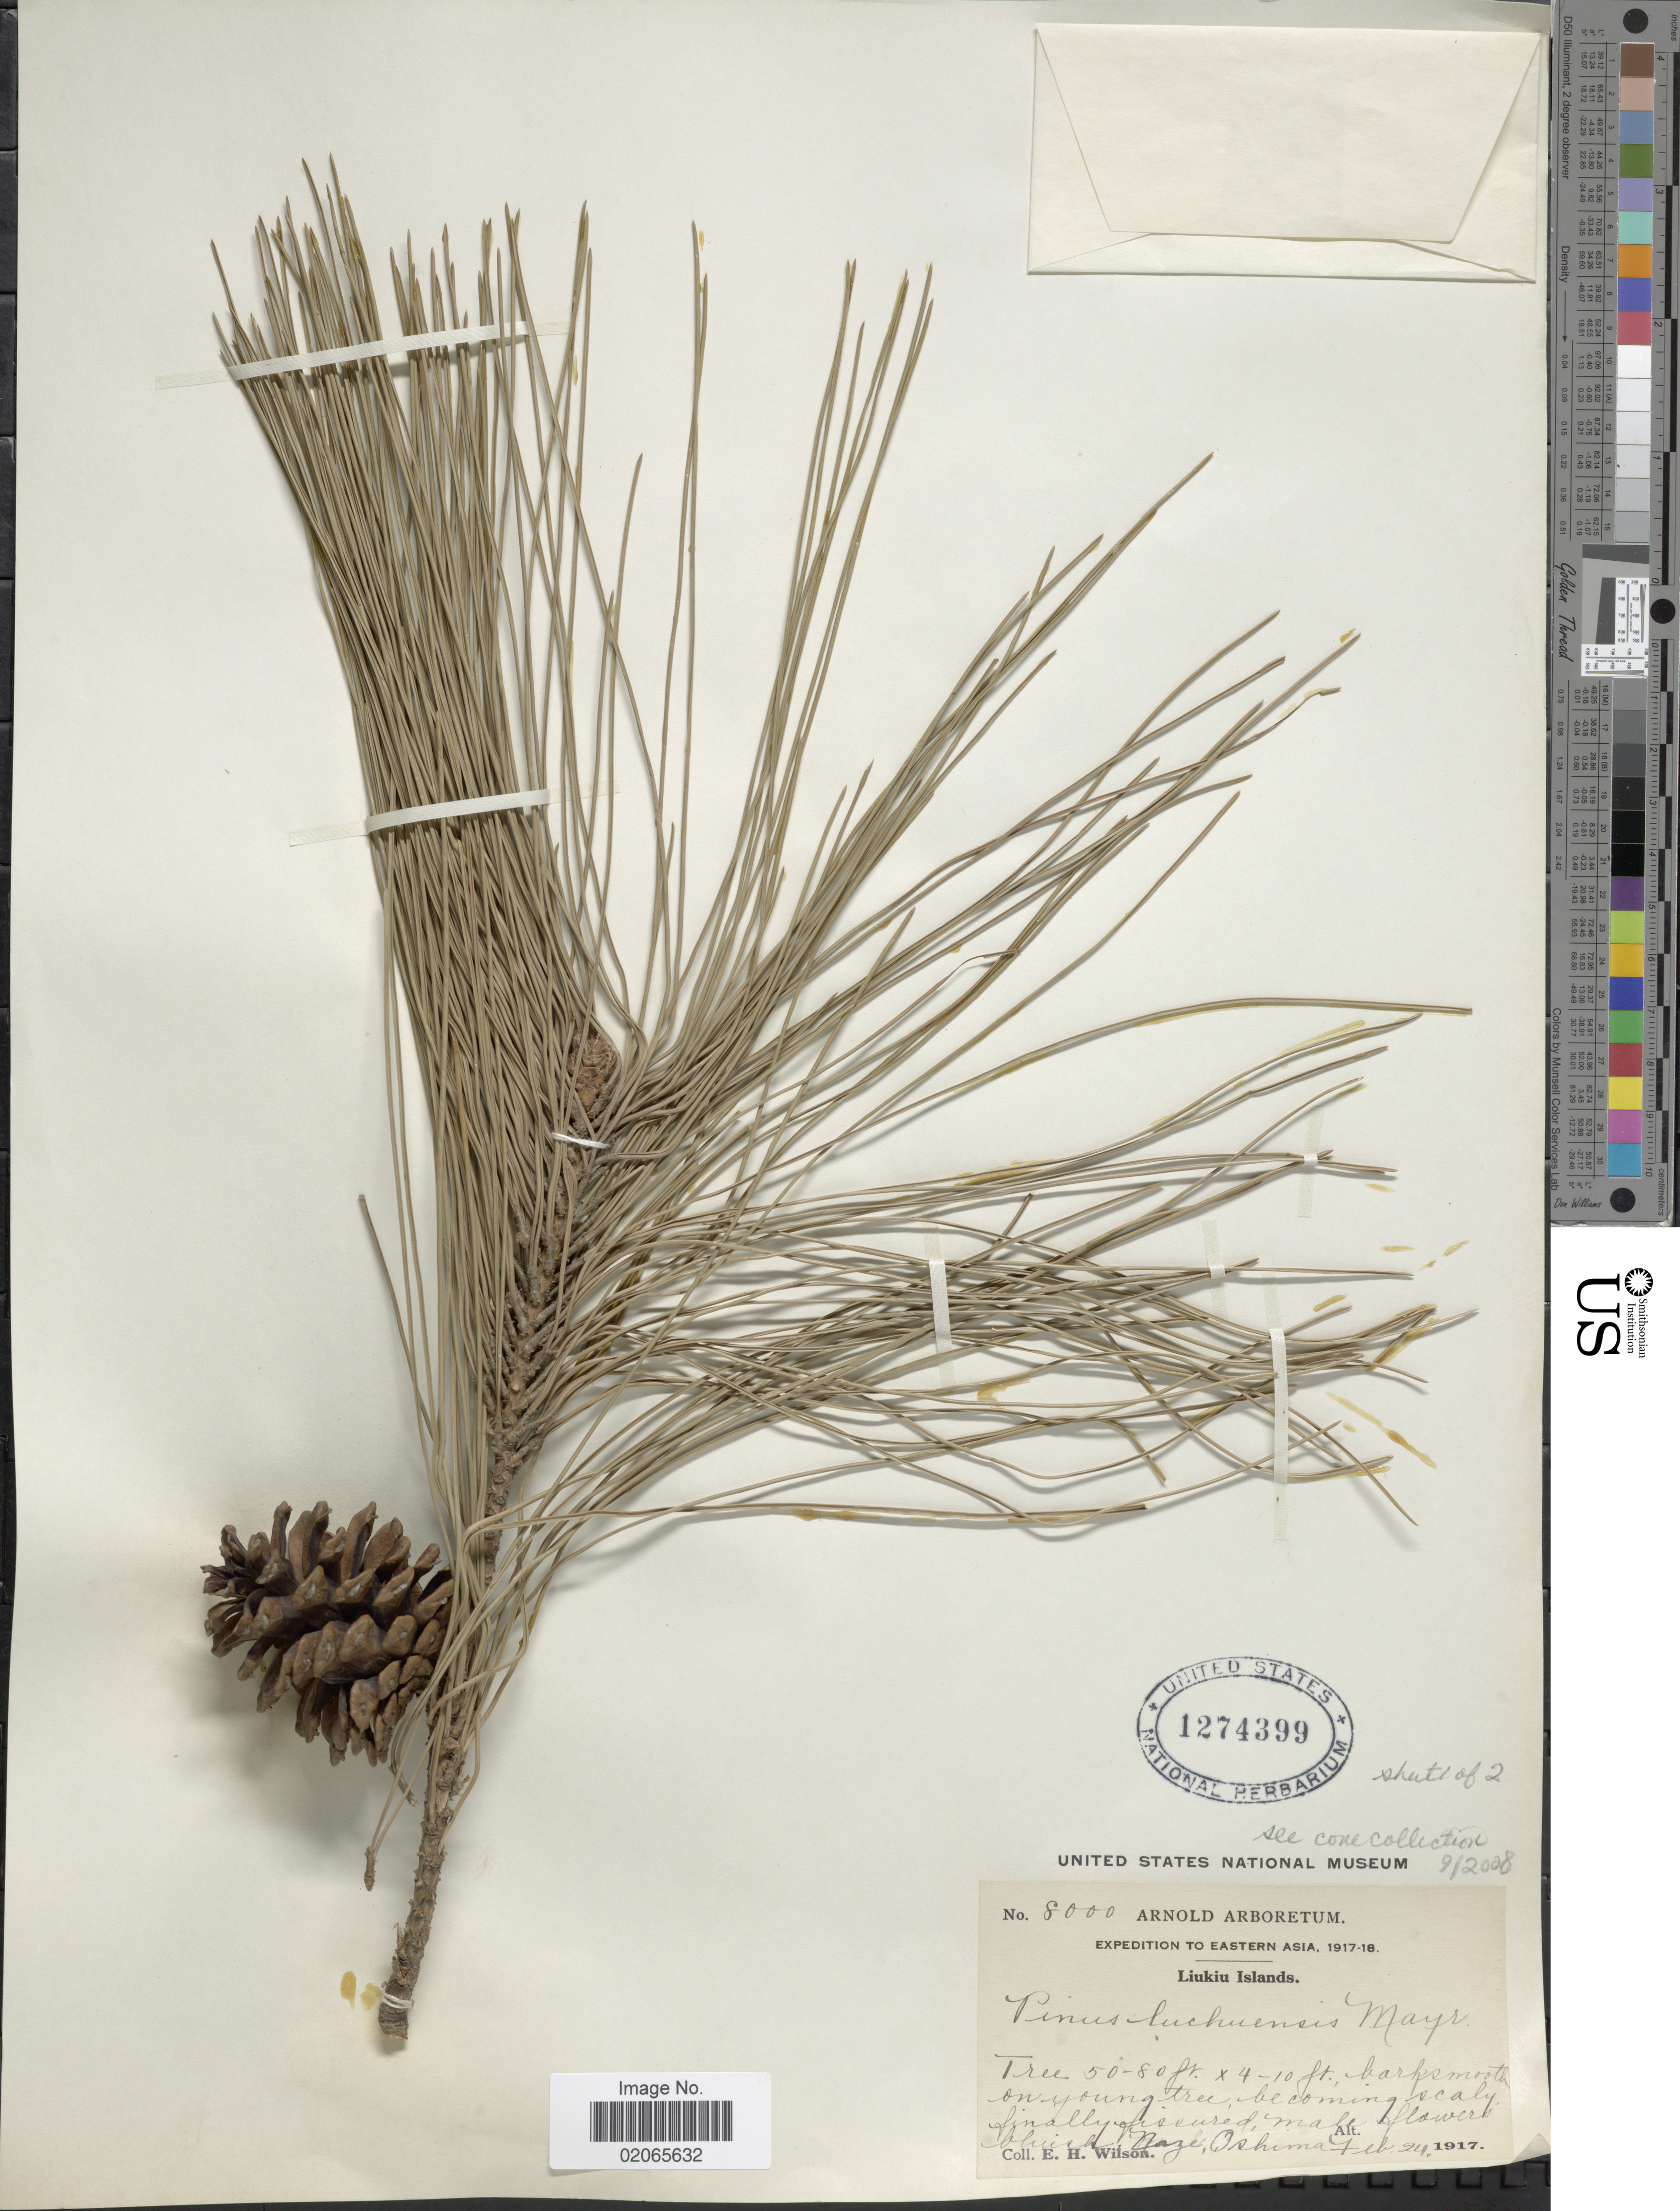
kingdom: Plantae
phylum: Tracheophyta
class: Pinopsida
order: Pinales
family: Pinaceae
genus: Pinus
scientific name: Pinus luchuensis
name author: Mayr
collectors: E. Wilson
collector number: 8000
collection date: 1917-02-24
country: Japan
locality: Eastern Asia, Liukiu Islands, Naze, Oshima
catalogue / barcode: US 1274399